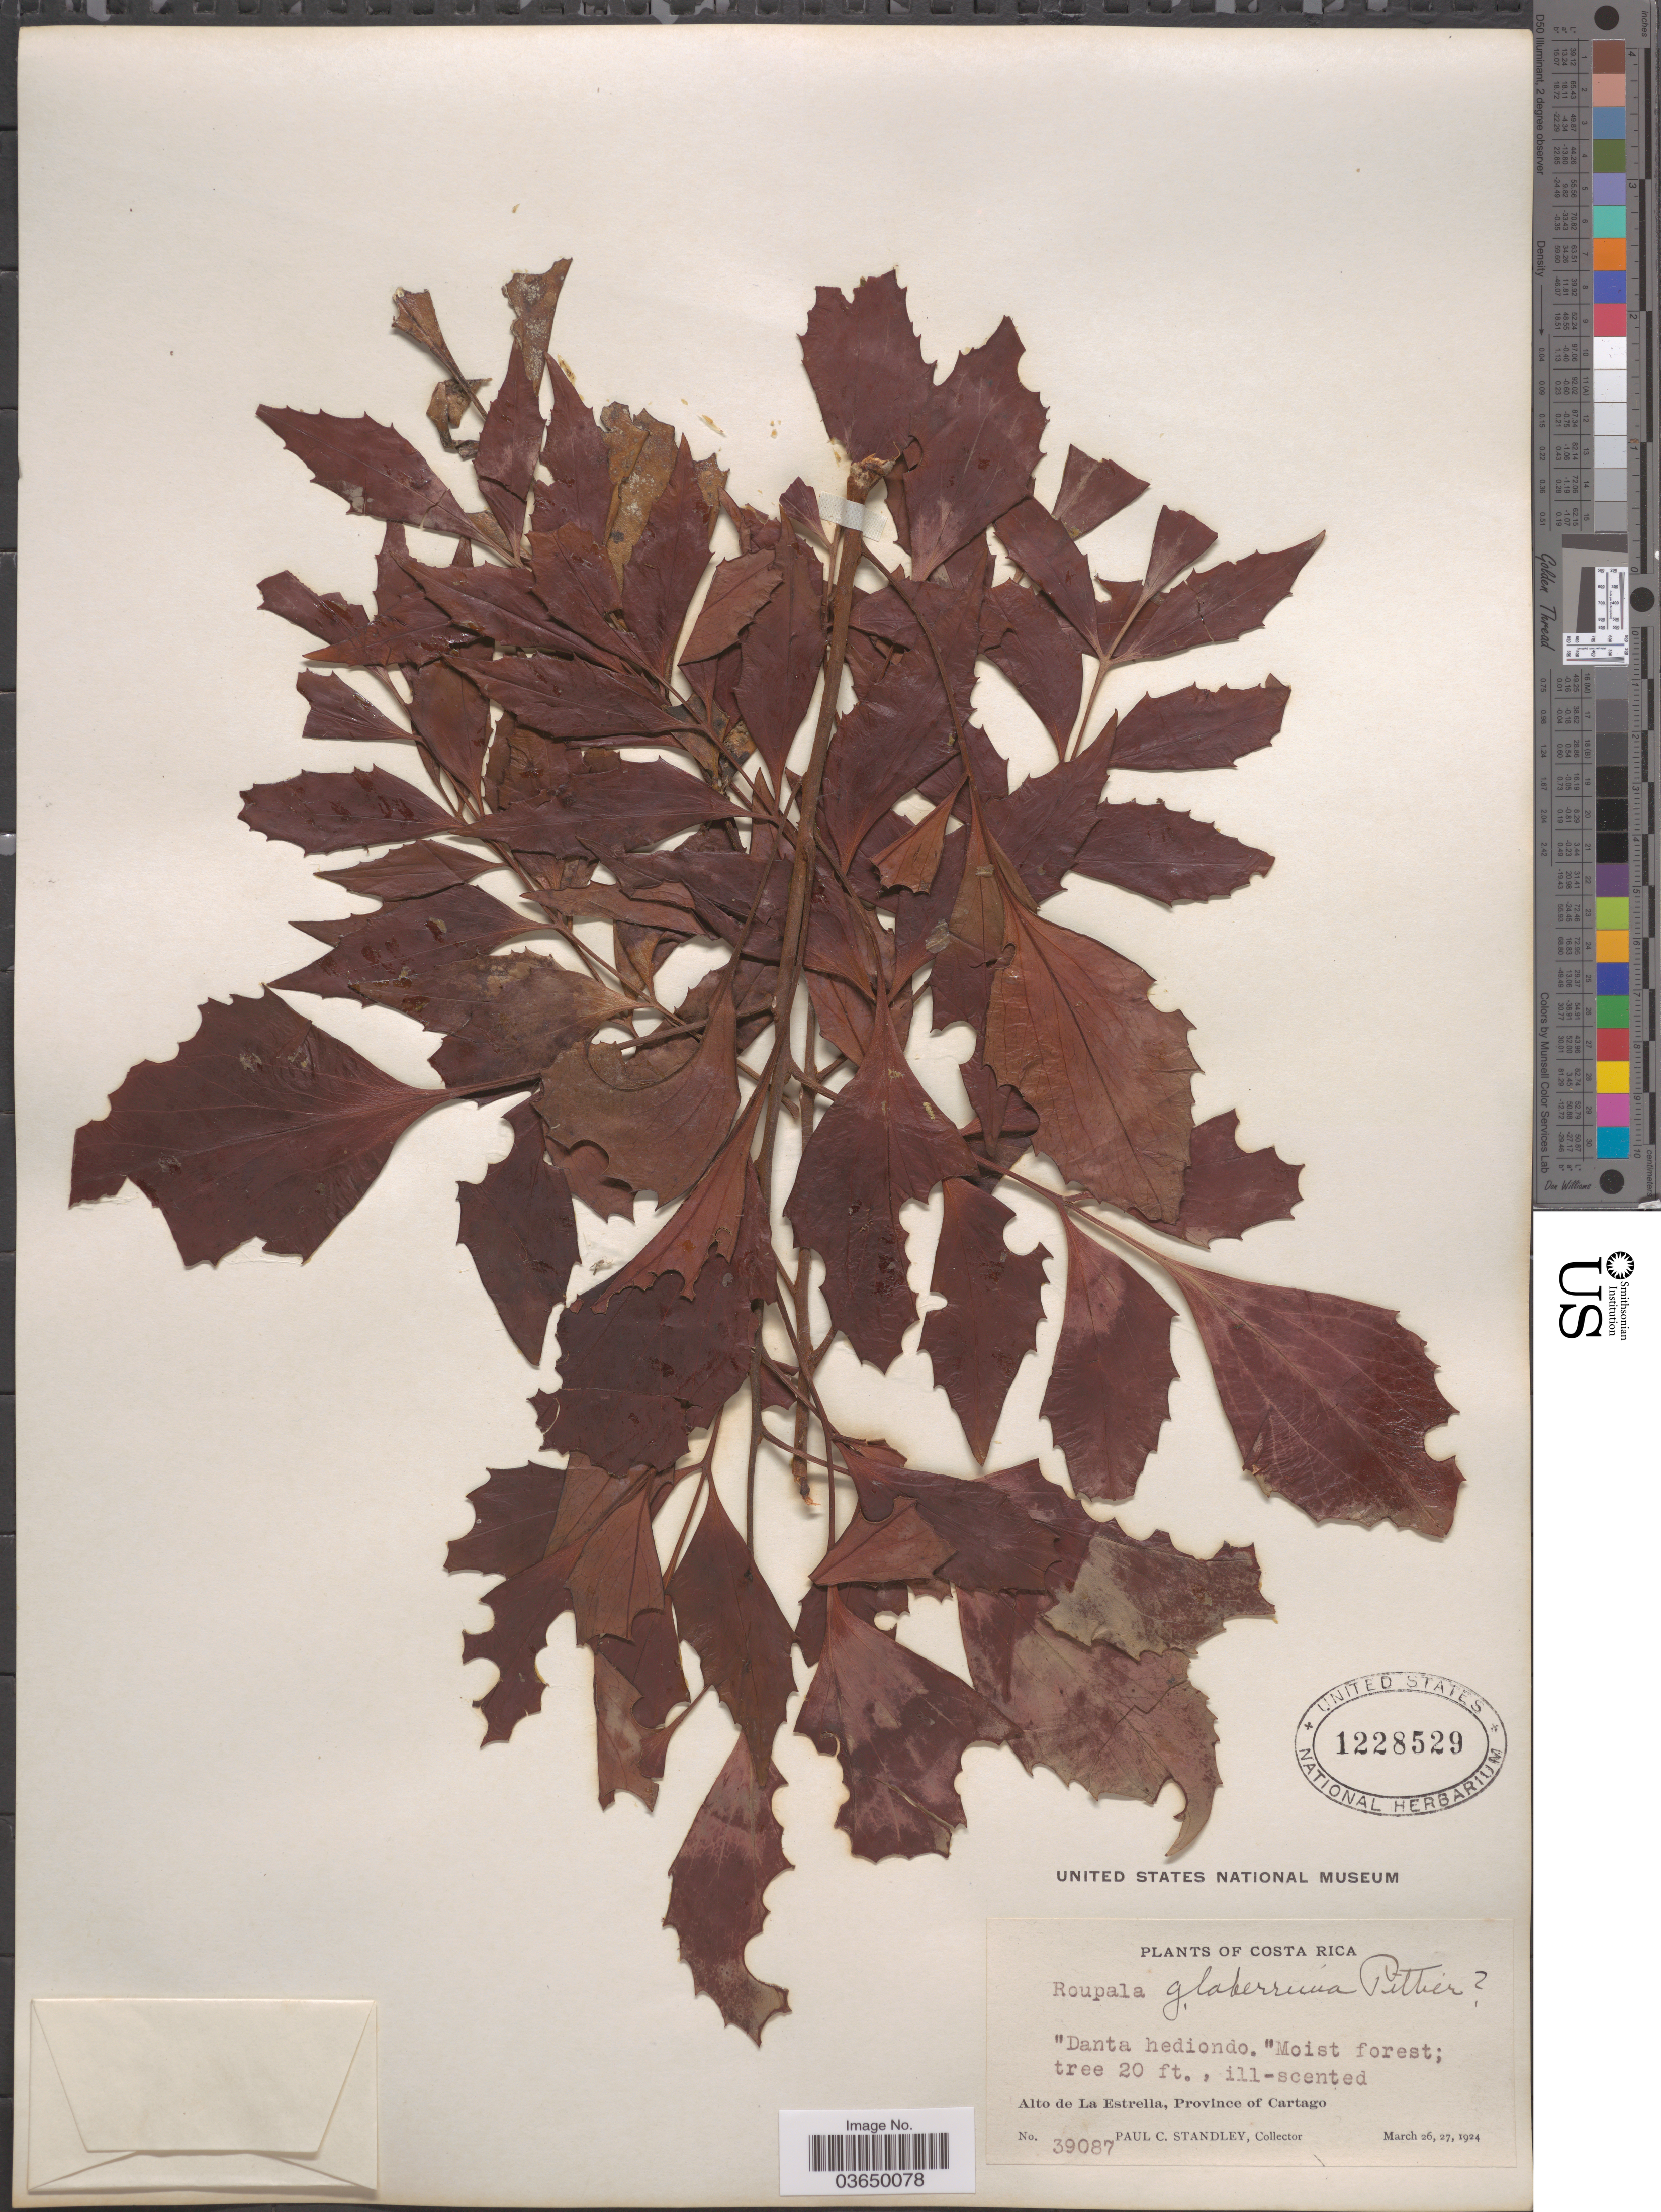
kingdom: Plantae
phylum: Tracheophyta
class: Magnoliopsida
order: Proteales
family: Proteaceae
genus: Roupala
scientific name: Roupala glaberrima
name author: Pittier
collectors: P. C. Standley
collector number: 39087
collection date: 1924-03-26/1924-03-27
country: Costa Rica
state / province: Cartago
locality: Alto de La Estrella.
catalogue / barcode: US 1228529